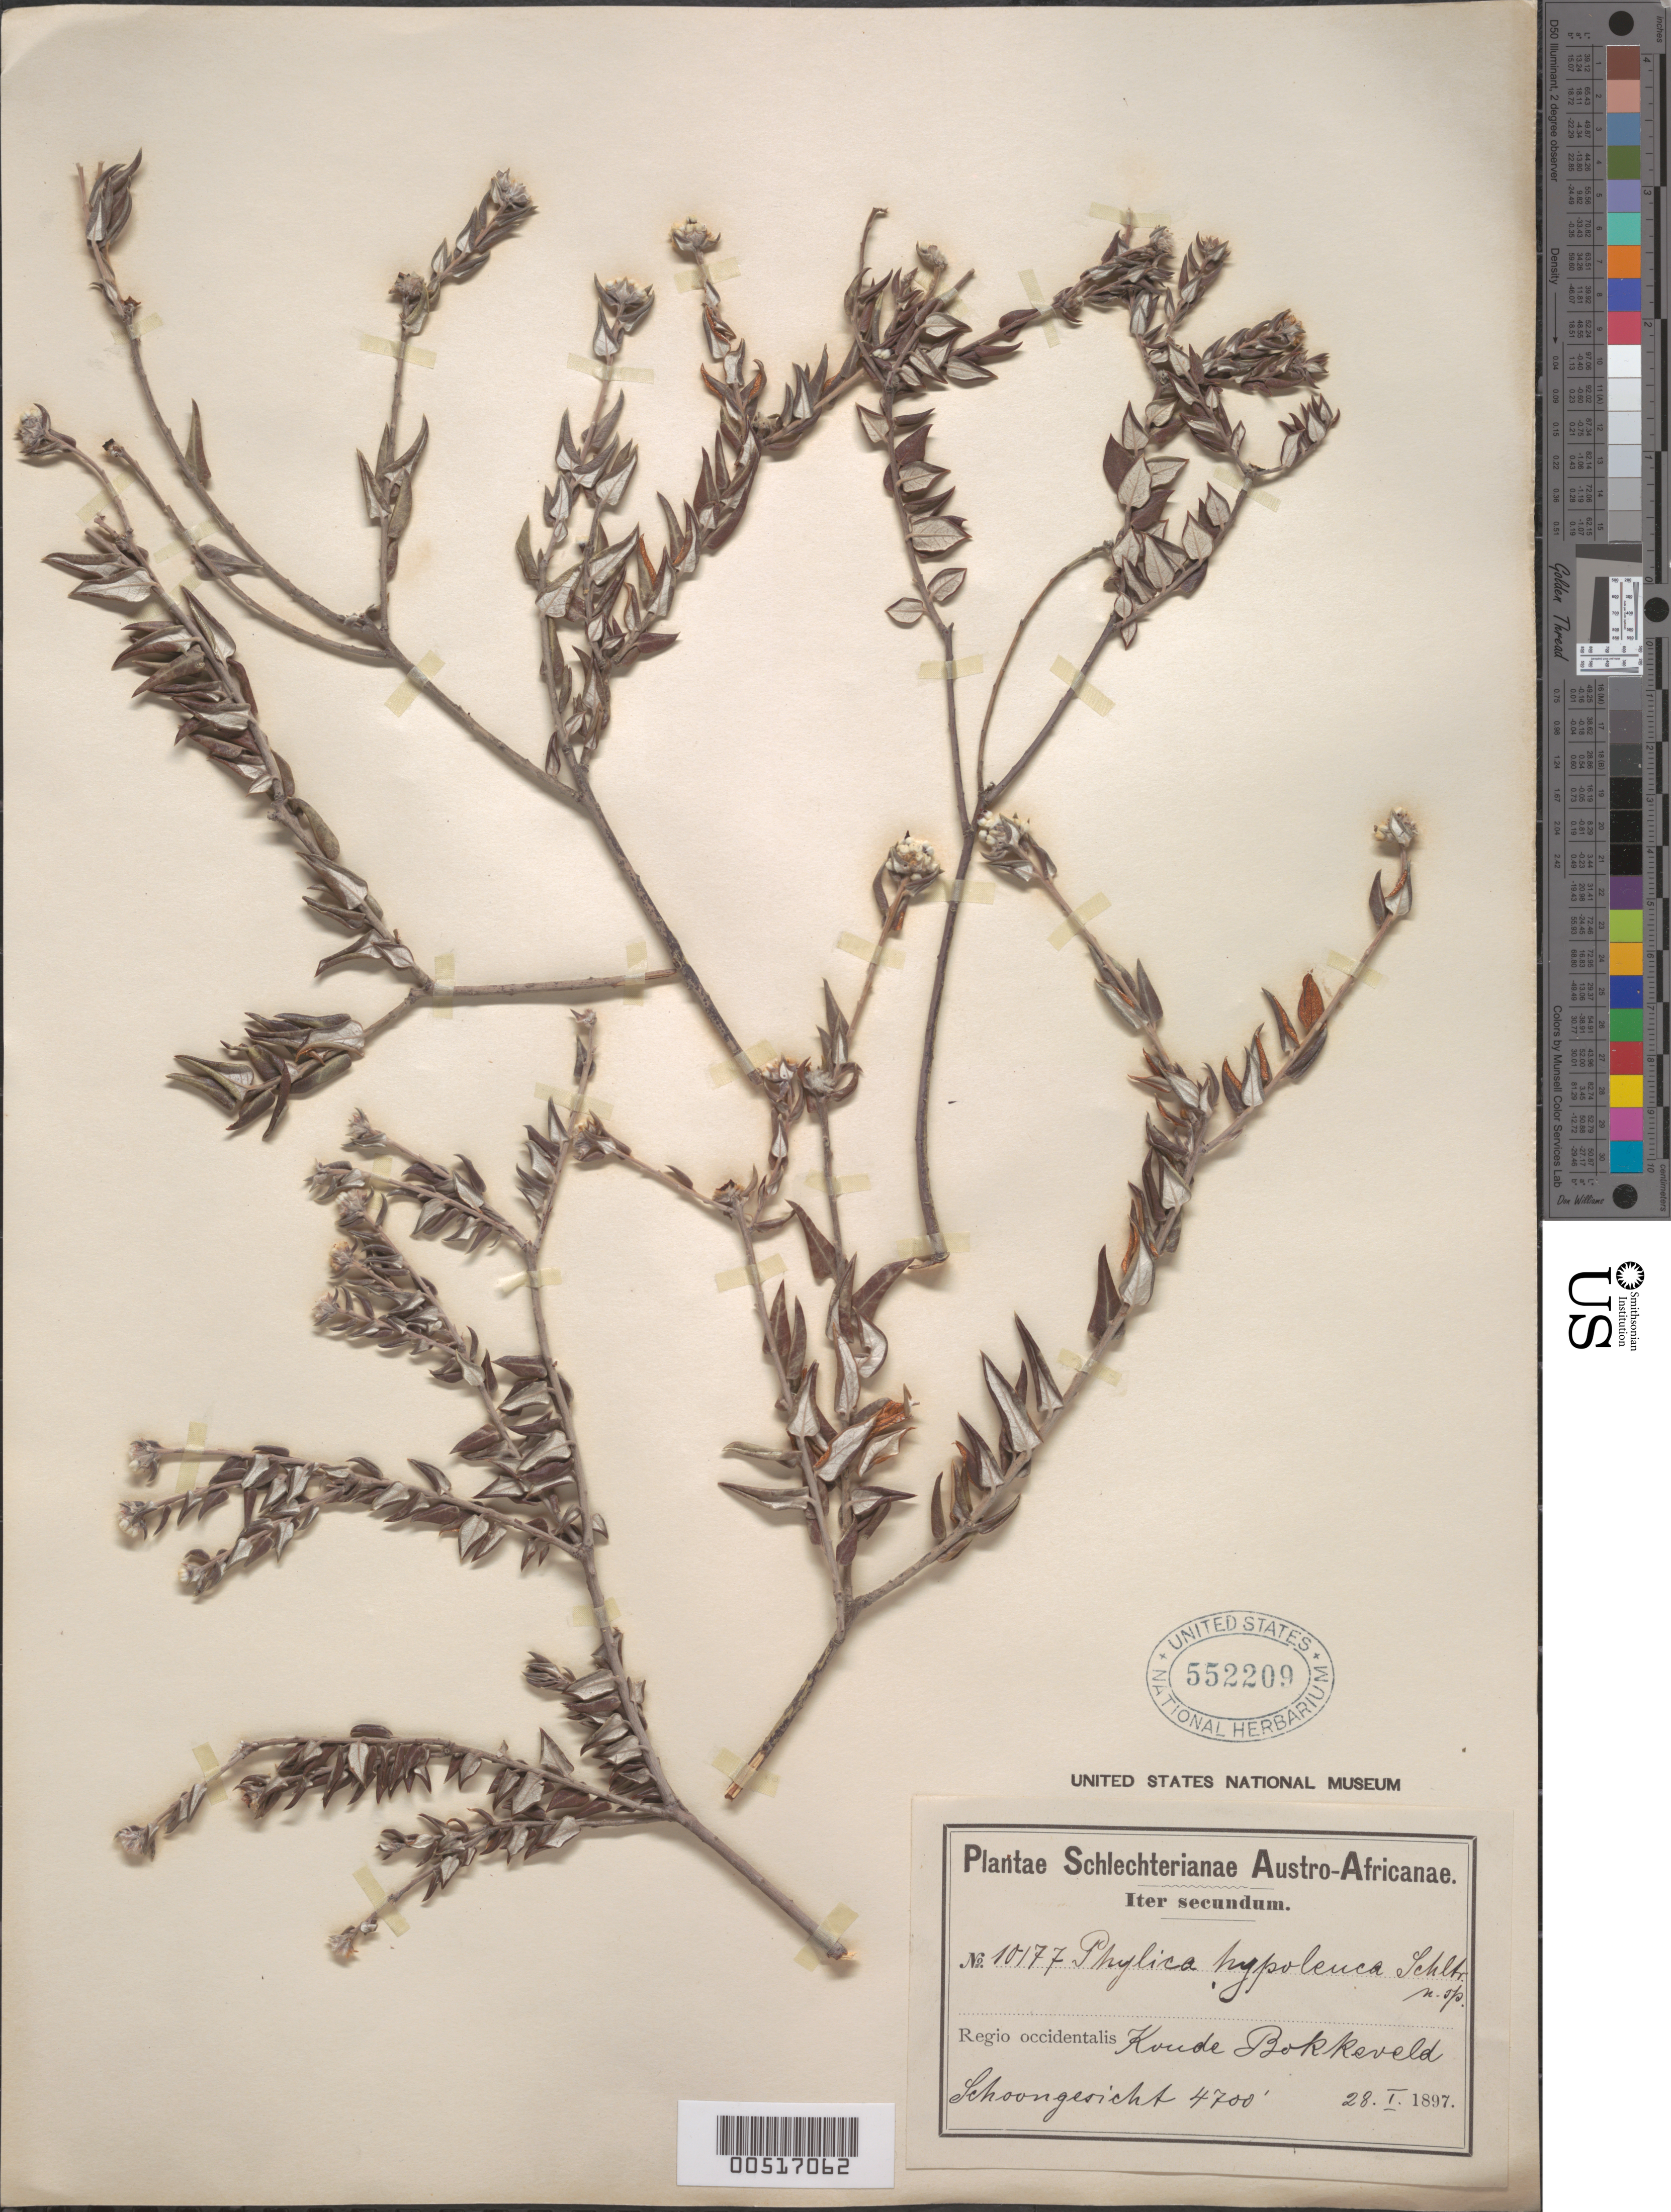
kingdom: Plantae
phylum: Tracheophyta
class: Magnoliopsida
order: Rosales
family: Rhamnaceae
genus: Phylica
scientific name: Phylica hypoleuca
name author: Schltr.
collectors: F. R. R. Schlechter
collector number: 10177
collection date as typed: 28 Jan 1897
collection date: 1897-01-28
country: South Africa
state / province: Western Cape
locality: Konde bokkeveld, schoongesich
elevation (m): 1433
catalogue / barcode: US 552209